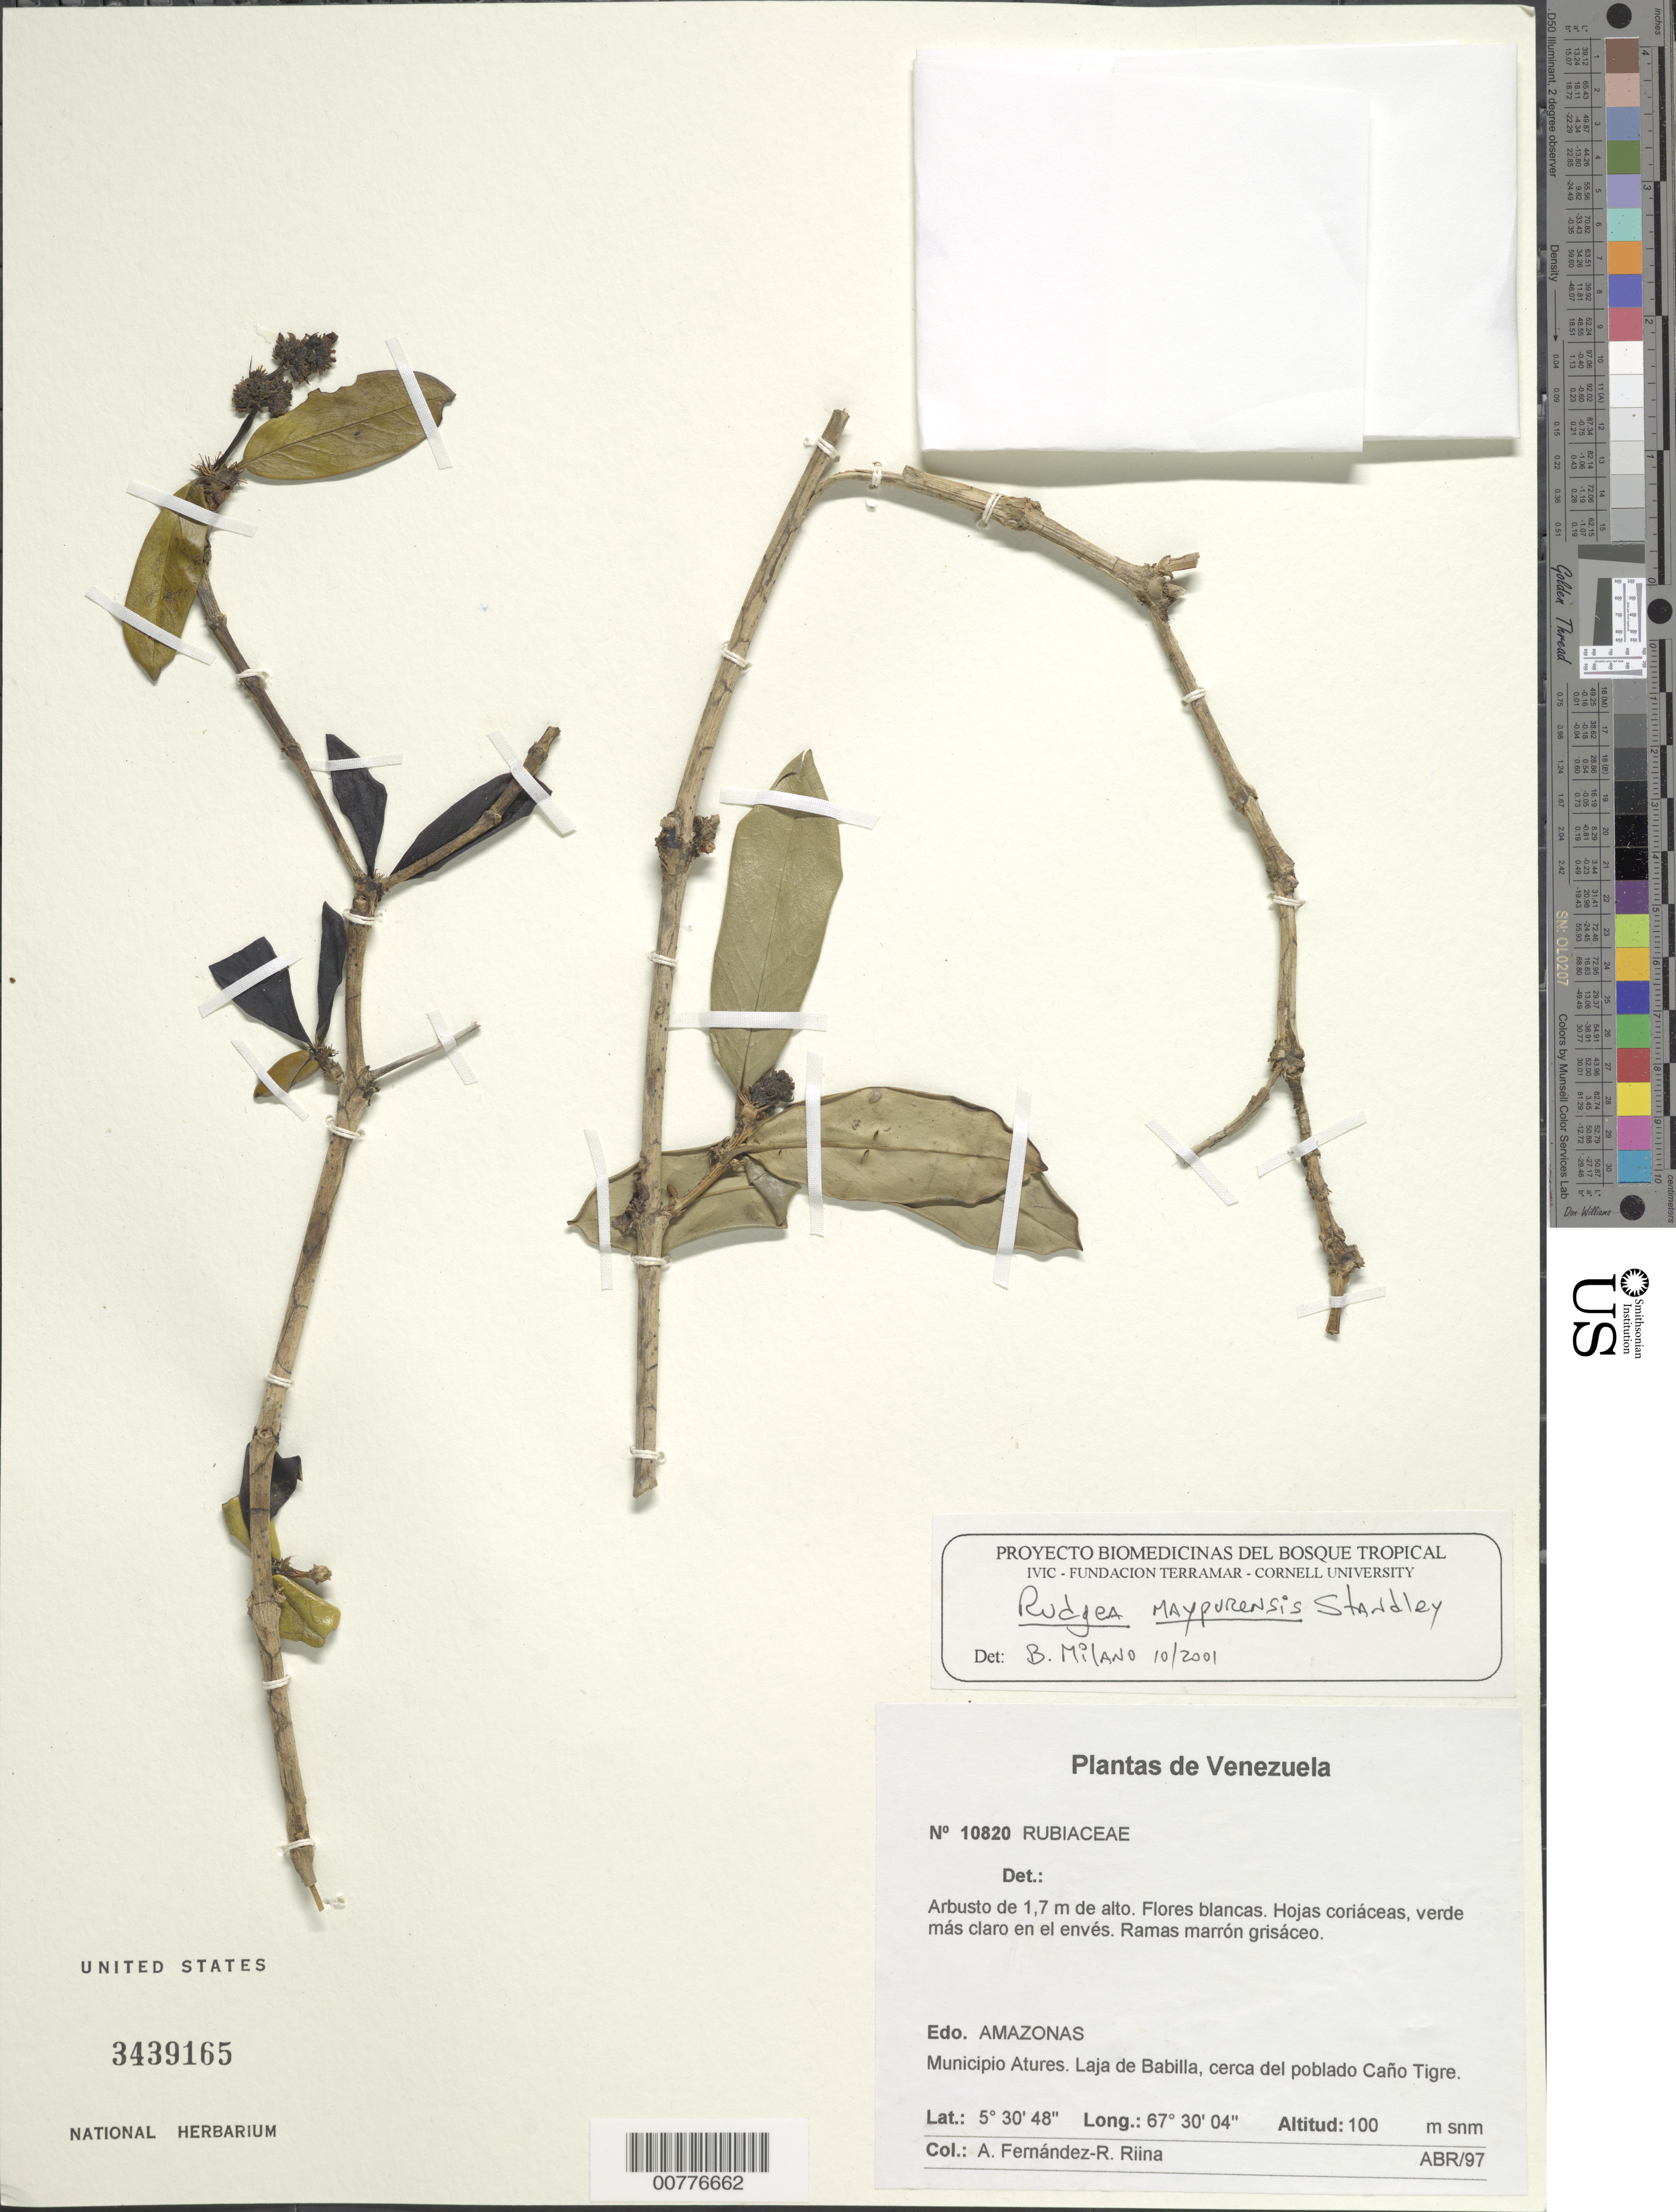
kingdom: Plantae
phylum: Tracheophyta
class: Magnoliopsida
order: Gentianales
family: Rubiaceae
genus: Rudgea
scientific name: Rudgea maypurensis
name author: Standl.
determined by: Milano, B.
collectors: A. Fernández & R. Riina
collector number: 10820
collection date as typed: Apr-97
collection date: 1997-04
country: Venezuela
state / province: Amazonas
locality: Mun. Atures, Laja de Babilla, cerca del poblado Caño Tigre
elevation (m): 100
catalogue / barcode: US 3439165